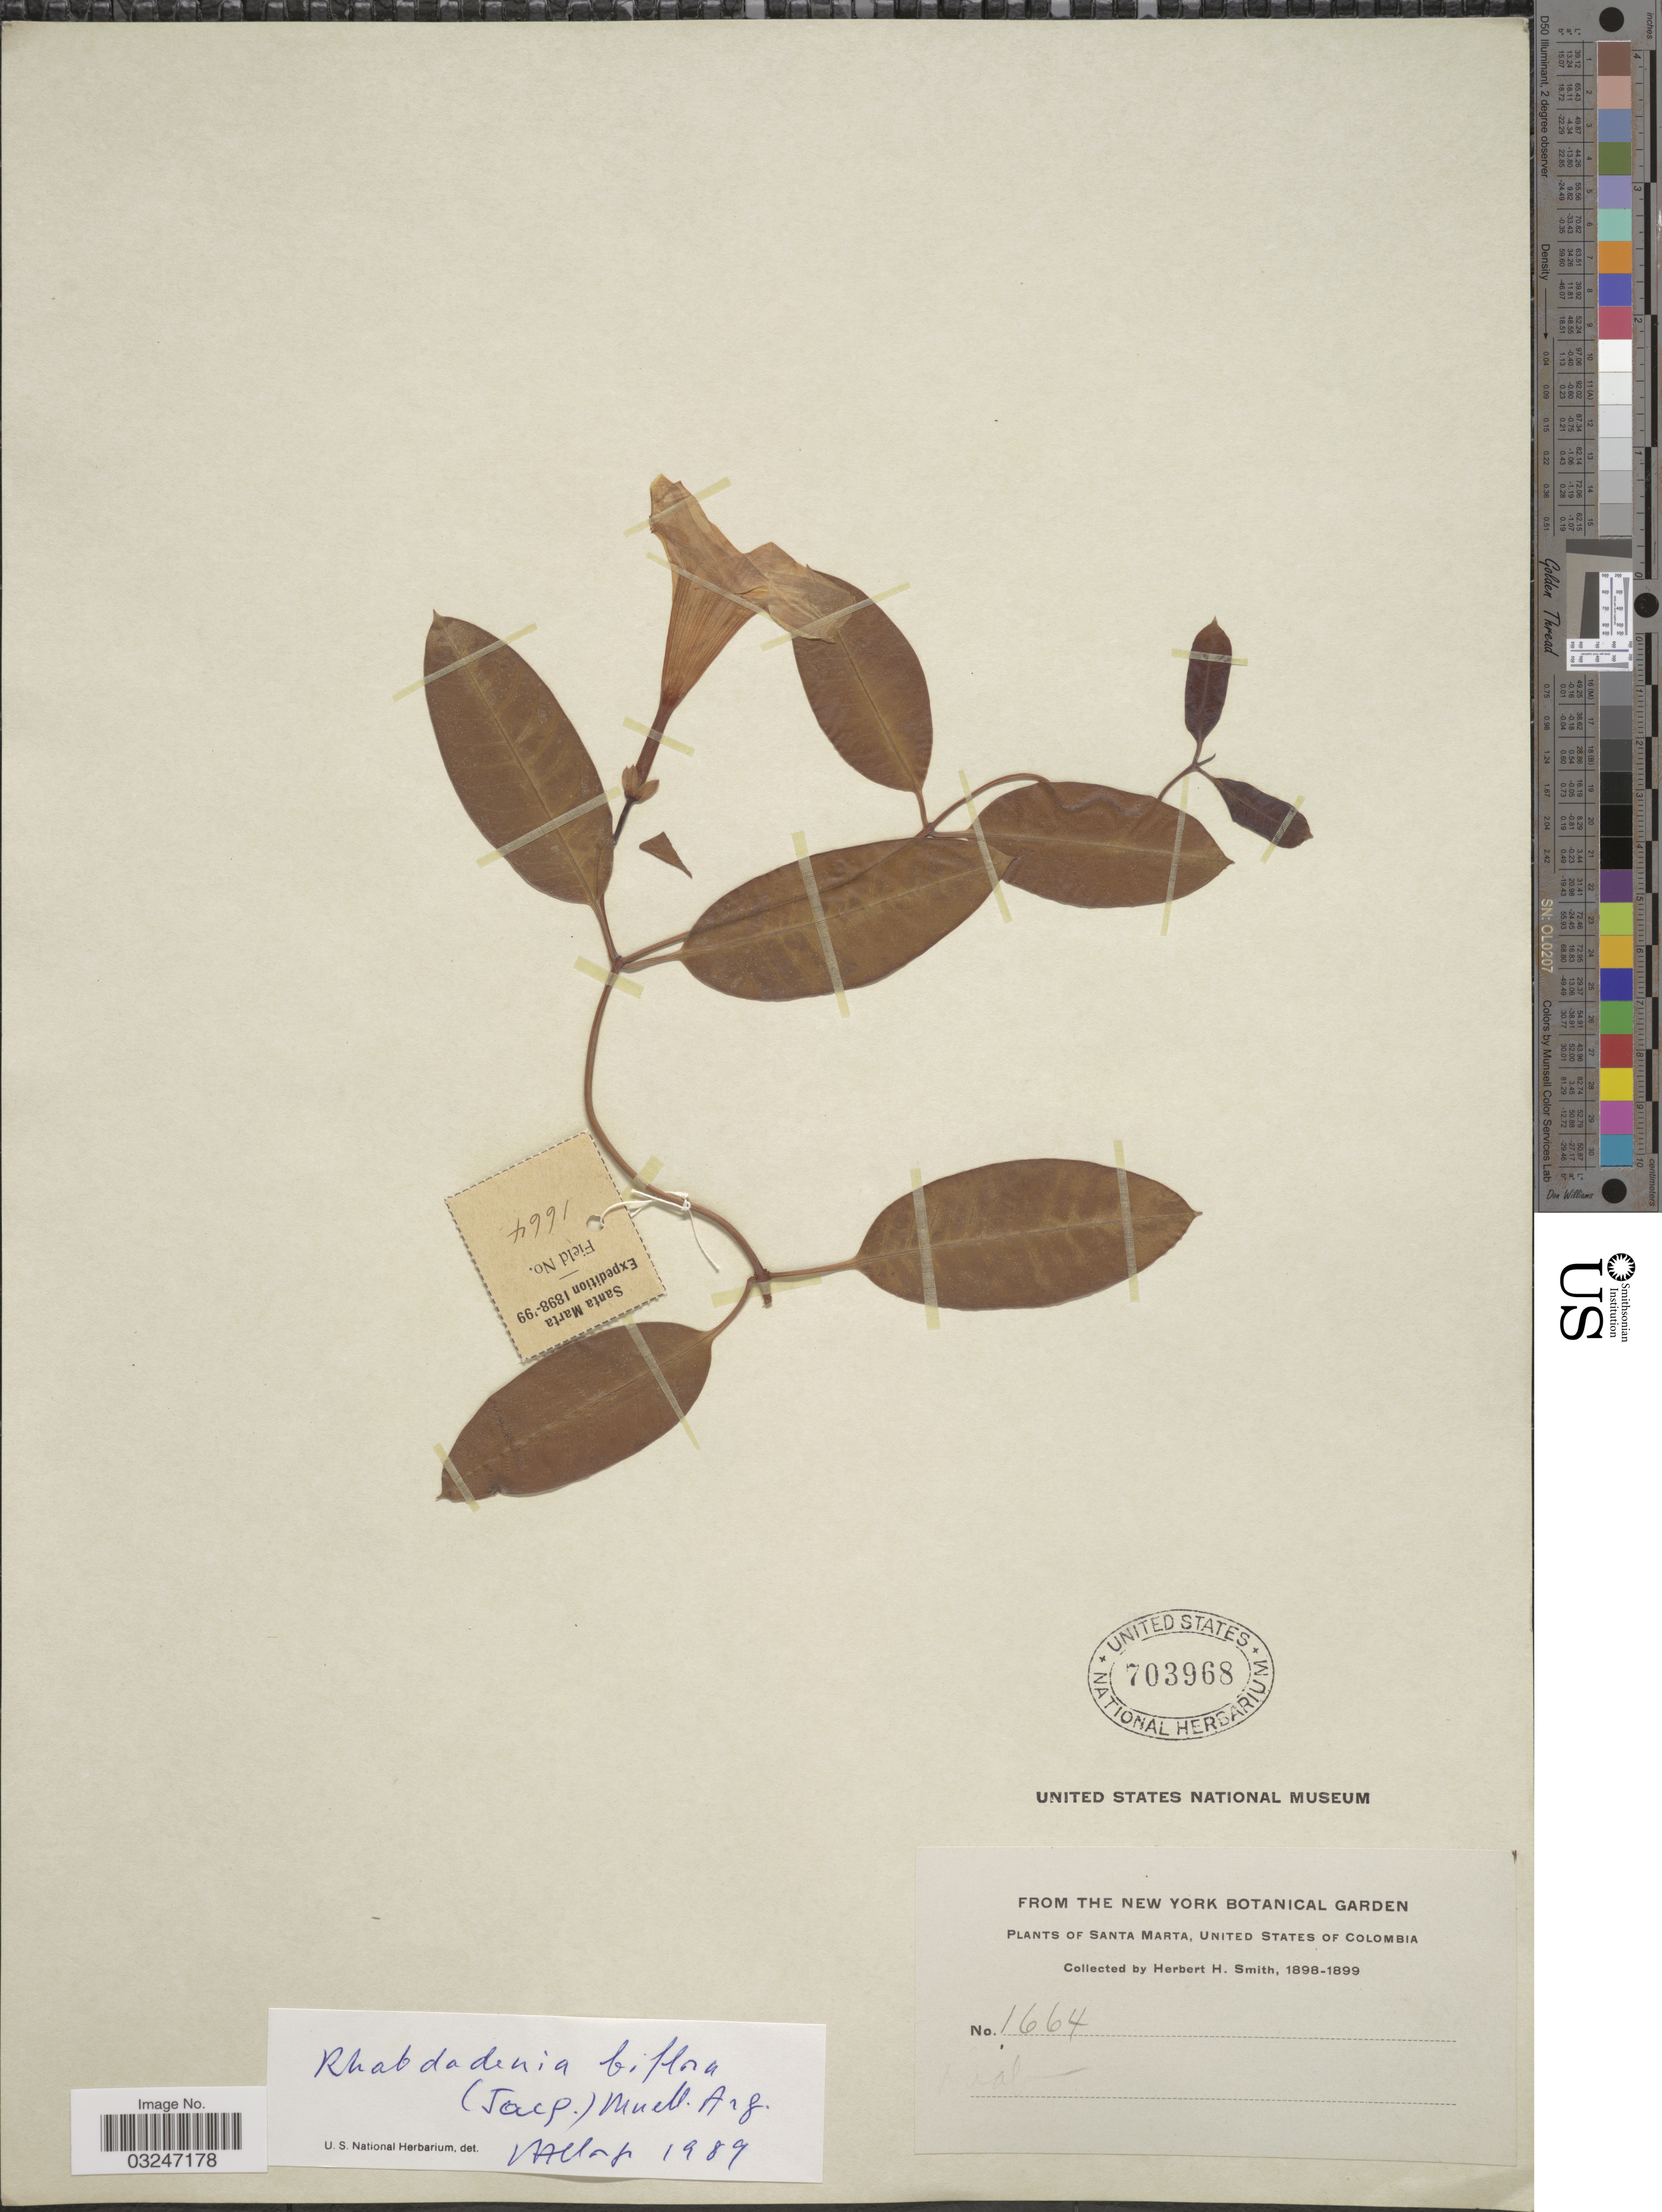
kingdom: Plantae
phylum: Tracheophyta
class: Magnoliopsida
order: Gentianales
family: Apocynaceae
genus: Rhabdadenia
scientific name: Rhabdadenia biflora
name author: (Jacq.) Müll. Arg.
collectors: Herbert H. Smith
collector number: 1664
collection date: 1898/1899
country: Colombia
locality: Santa Marta.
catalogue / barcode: US 703968